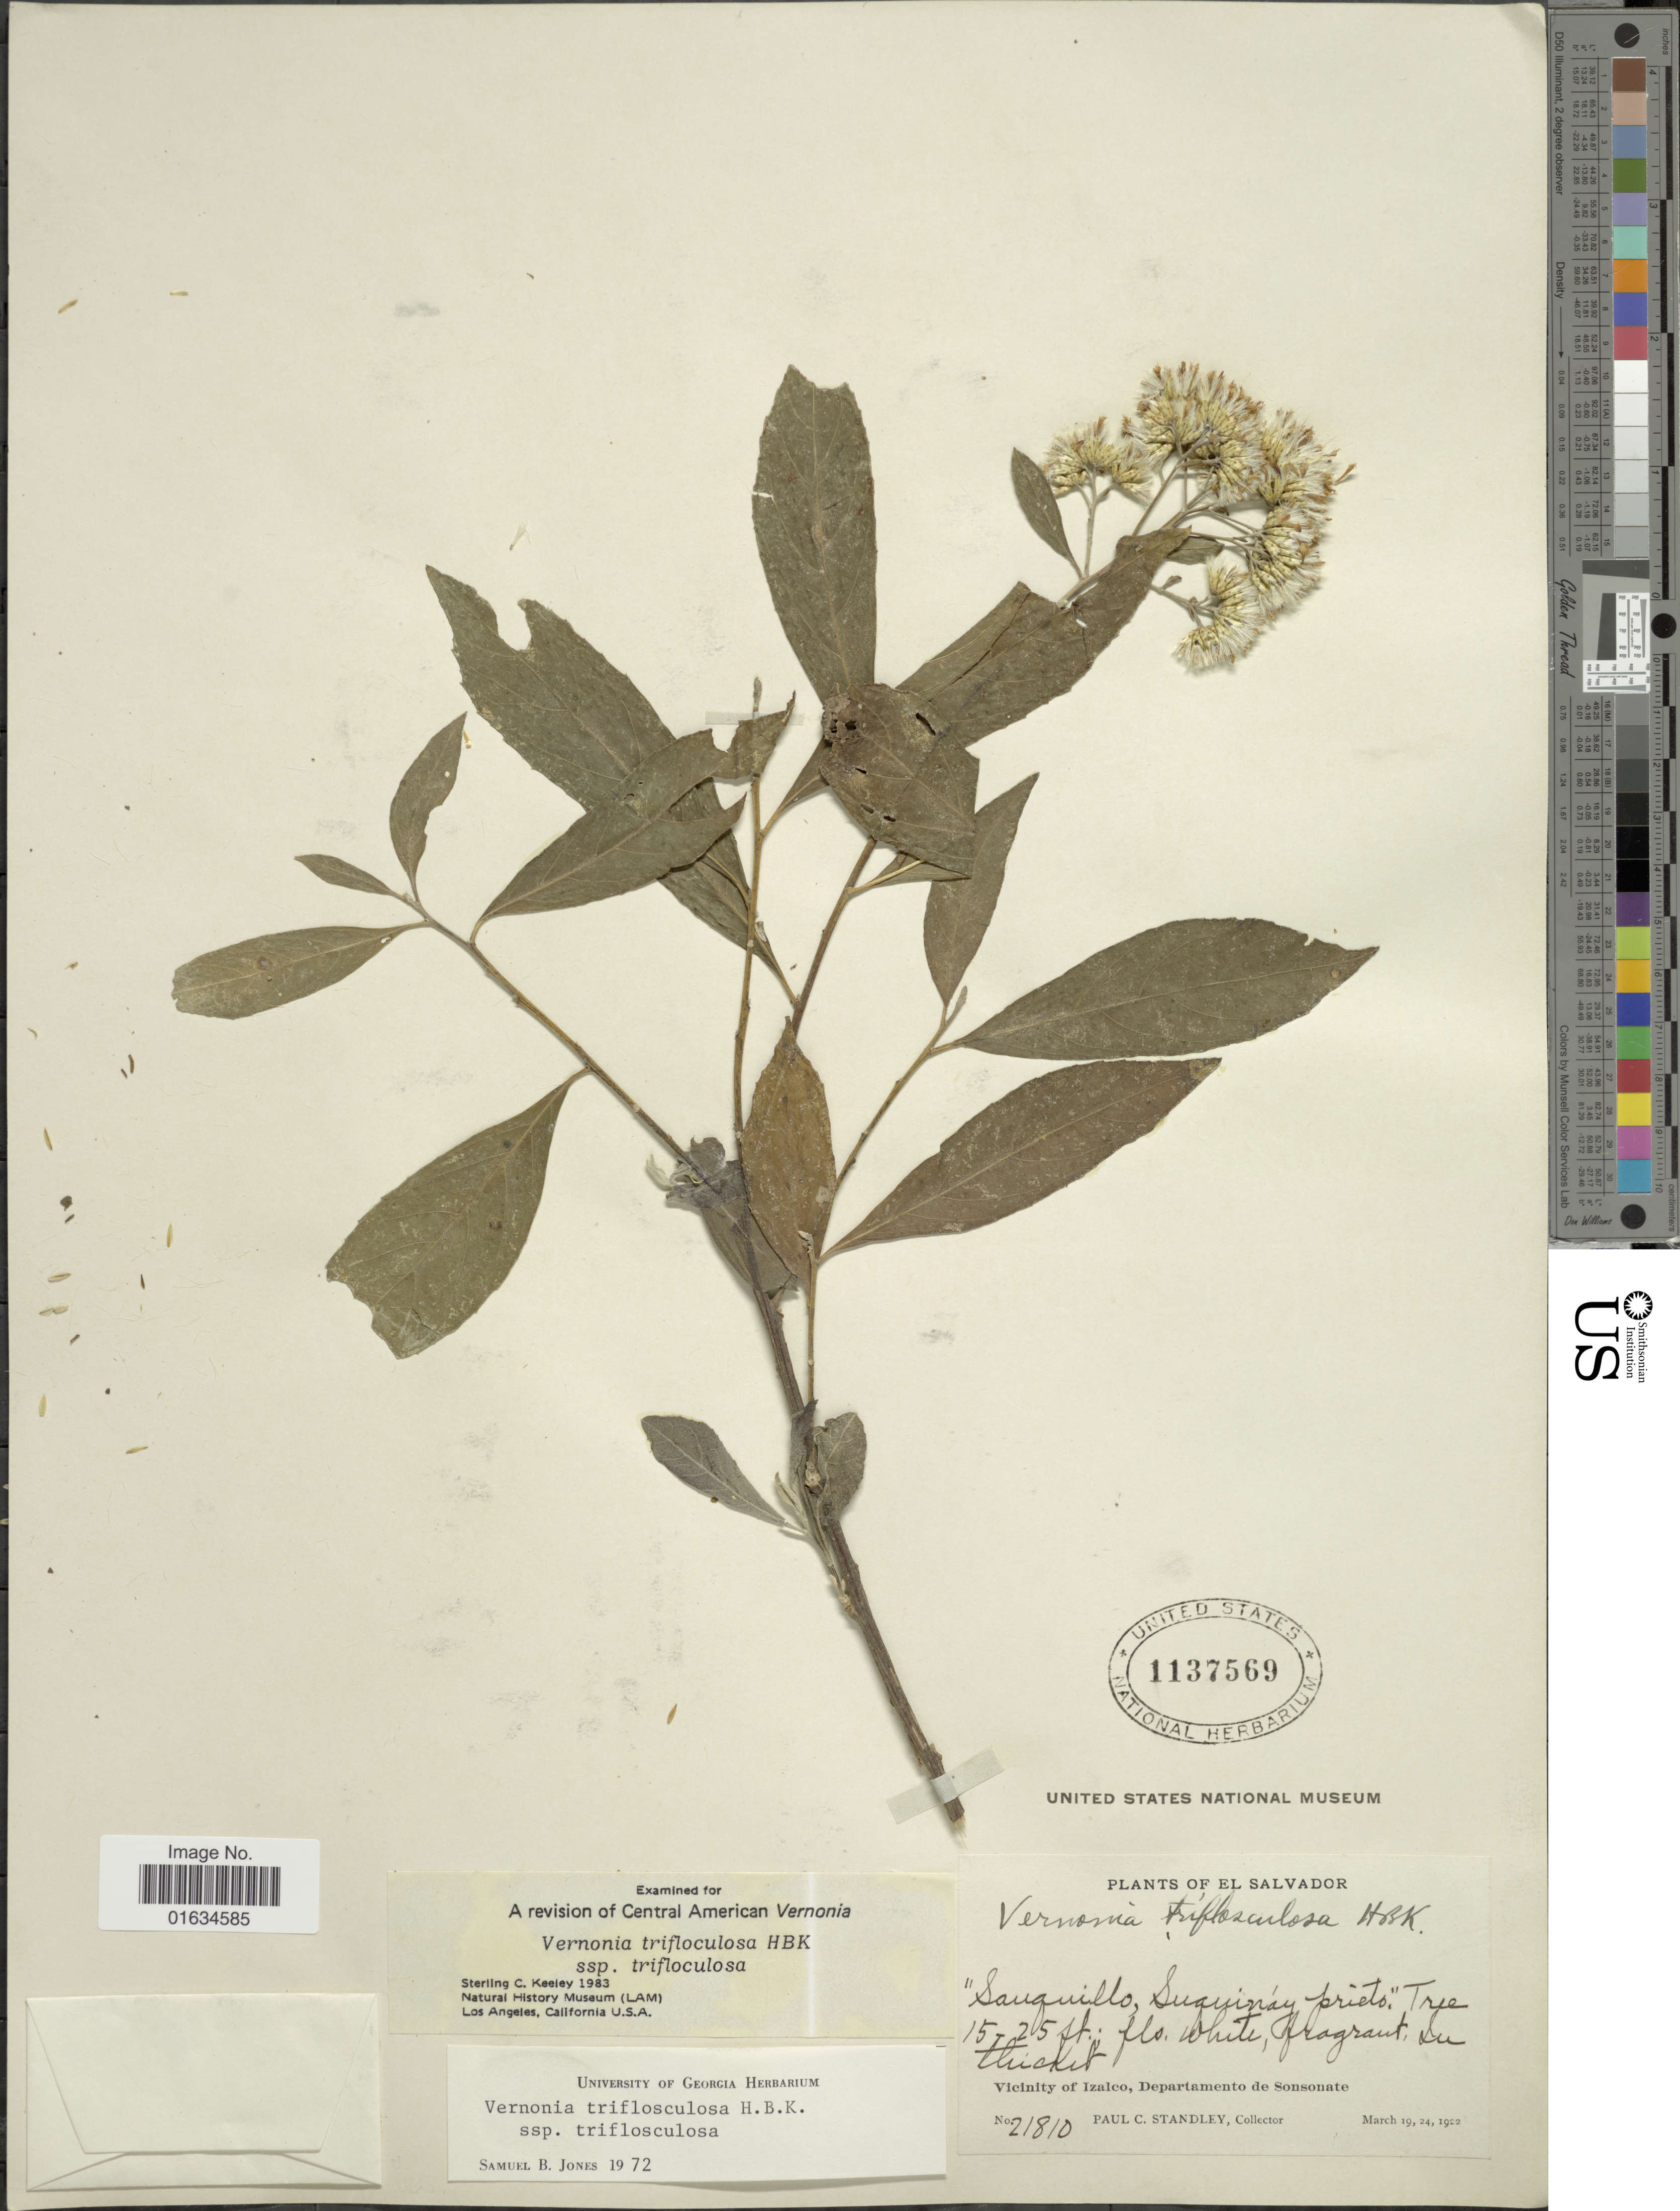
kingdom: Plantae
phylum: Tracheophyta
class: Magnoliopsida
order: Asterales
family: Asteraceae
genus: Eremosis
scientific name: Eremosis triflosculosa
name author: (Kunth) Gleason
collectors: P. C. Standley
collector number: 21810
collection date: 1922-03-19/1922-03-24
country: El Salvador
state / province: Sonsonate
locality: Vicinity of Izalco, Departamento de Sonsonate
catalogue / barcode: US 1137569